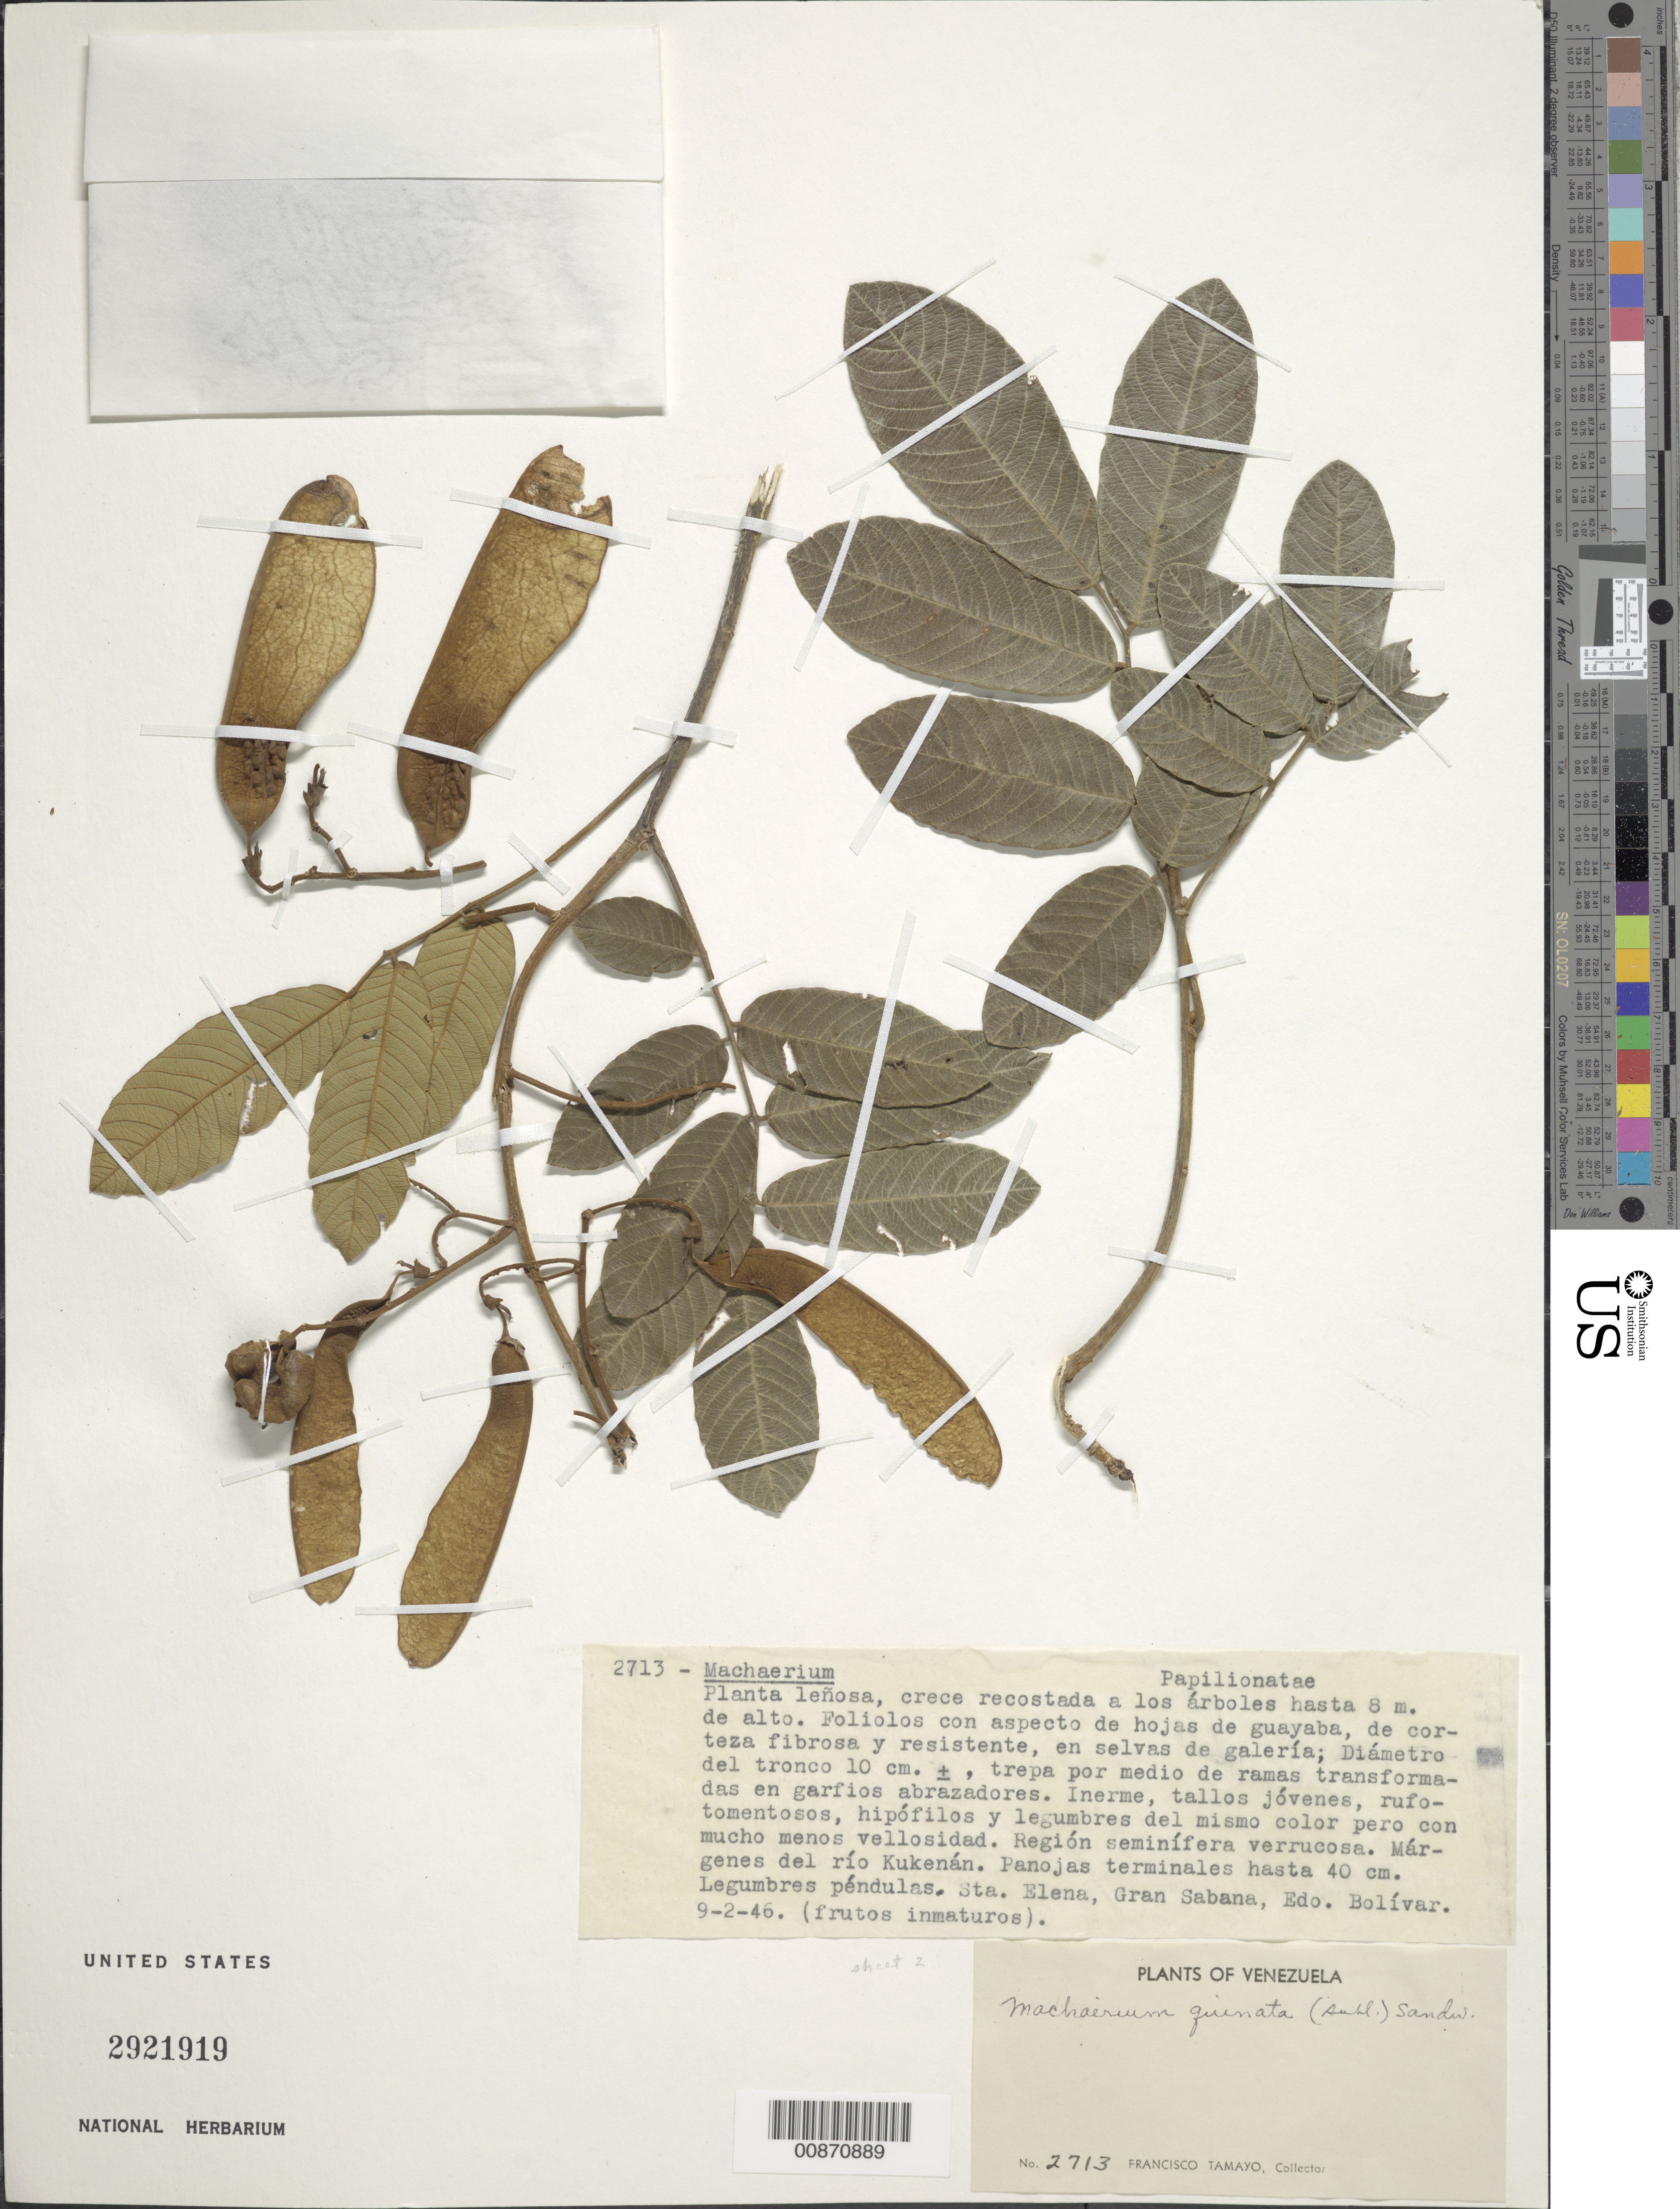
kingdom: Plantae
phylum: Tracheophyta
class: Magnoliopsida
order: Fabales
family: Fabaceae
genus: Machaerium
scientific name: Machaerium quinatum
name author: (Aubl.) Sandwith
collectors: F. Tamayo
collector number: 2713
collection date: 1946-02-09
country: Venezuela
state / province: Bolivar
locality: Legumbres pendulas, Sta. Elena, Gran Sabana, Edo. Bolivar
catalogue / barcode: US 2921919